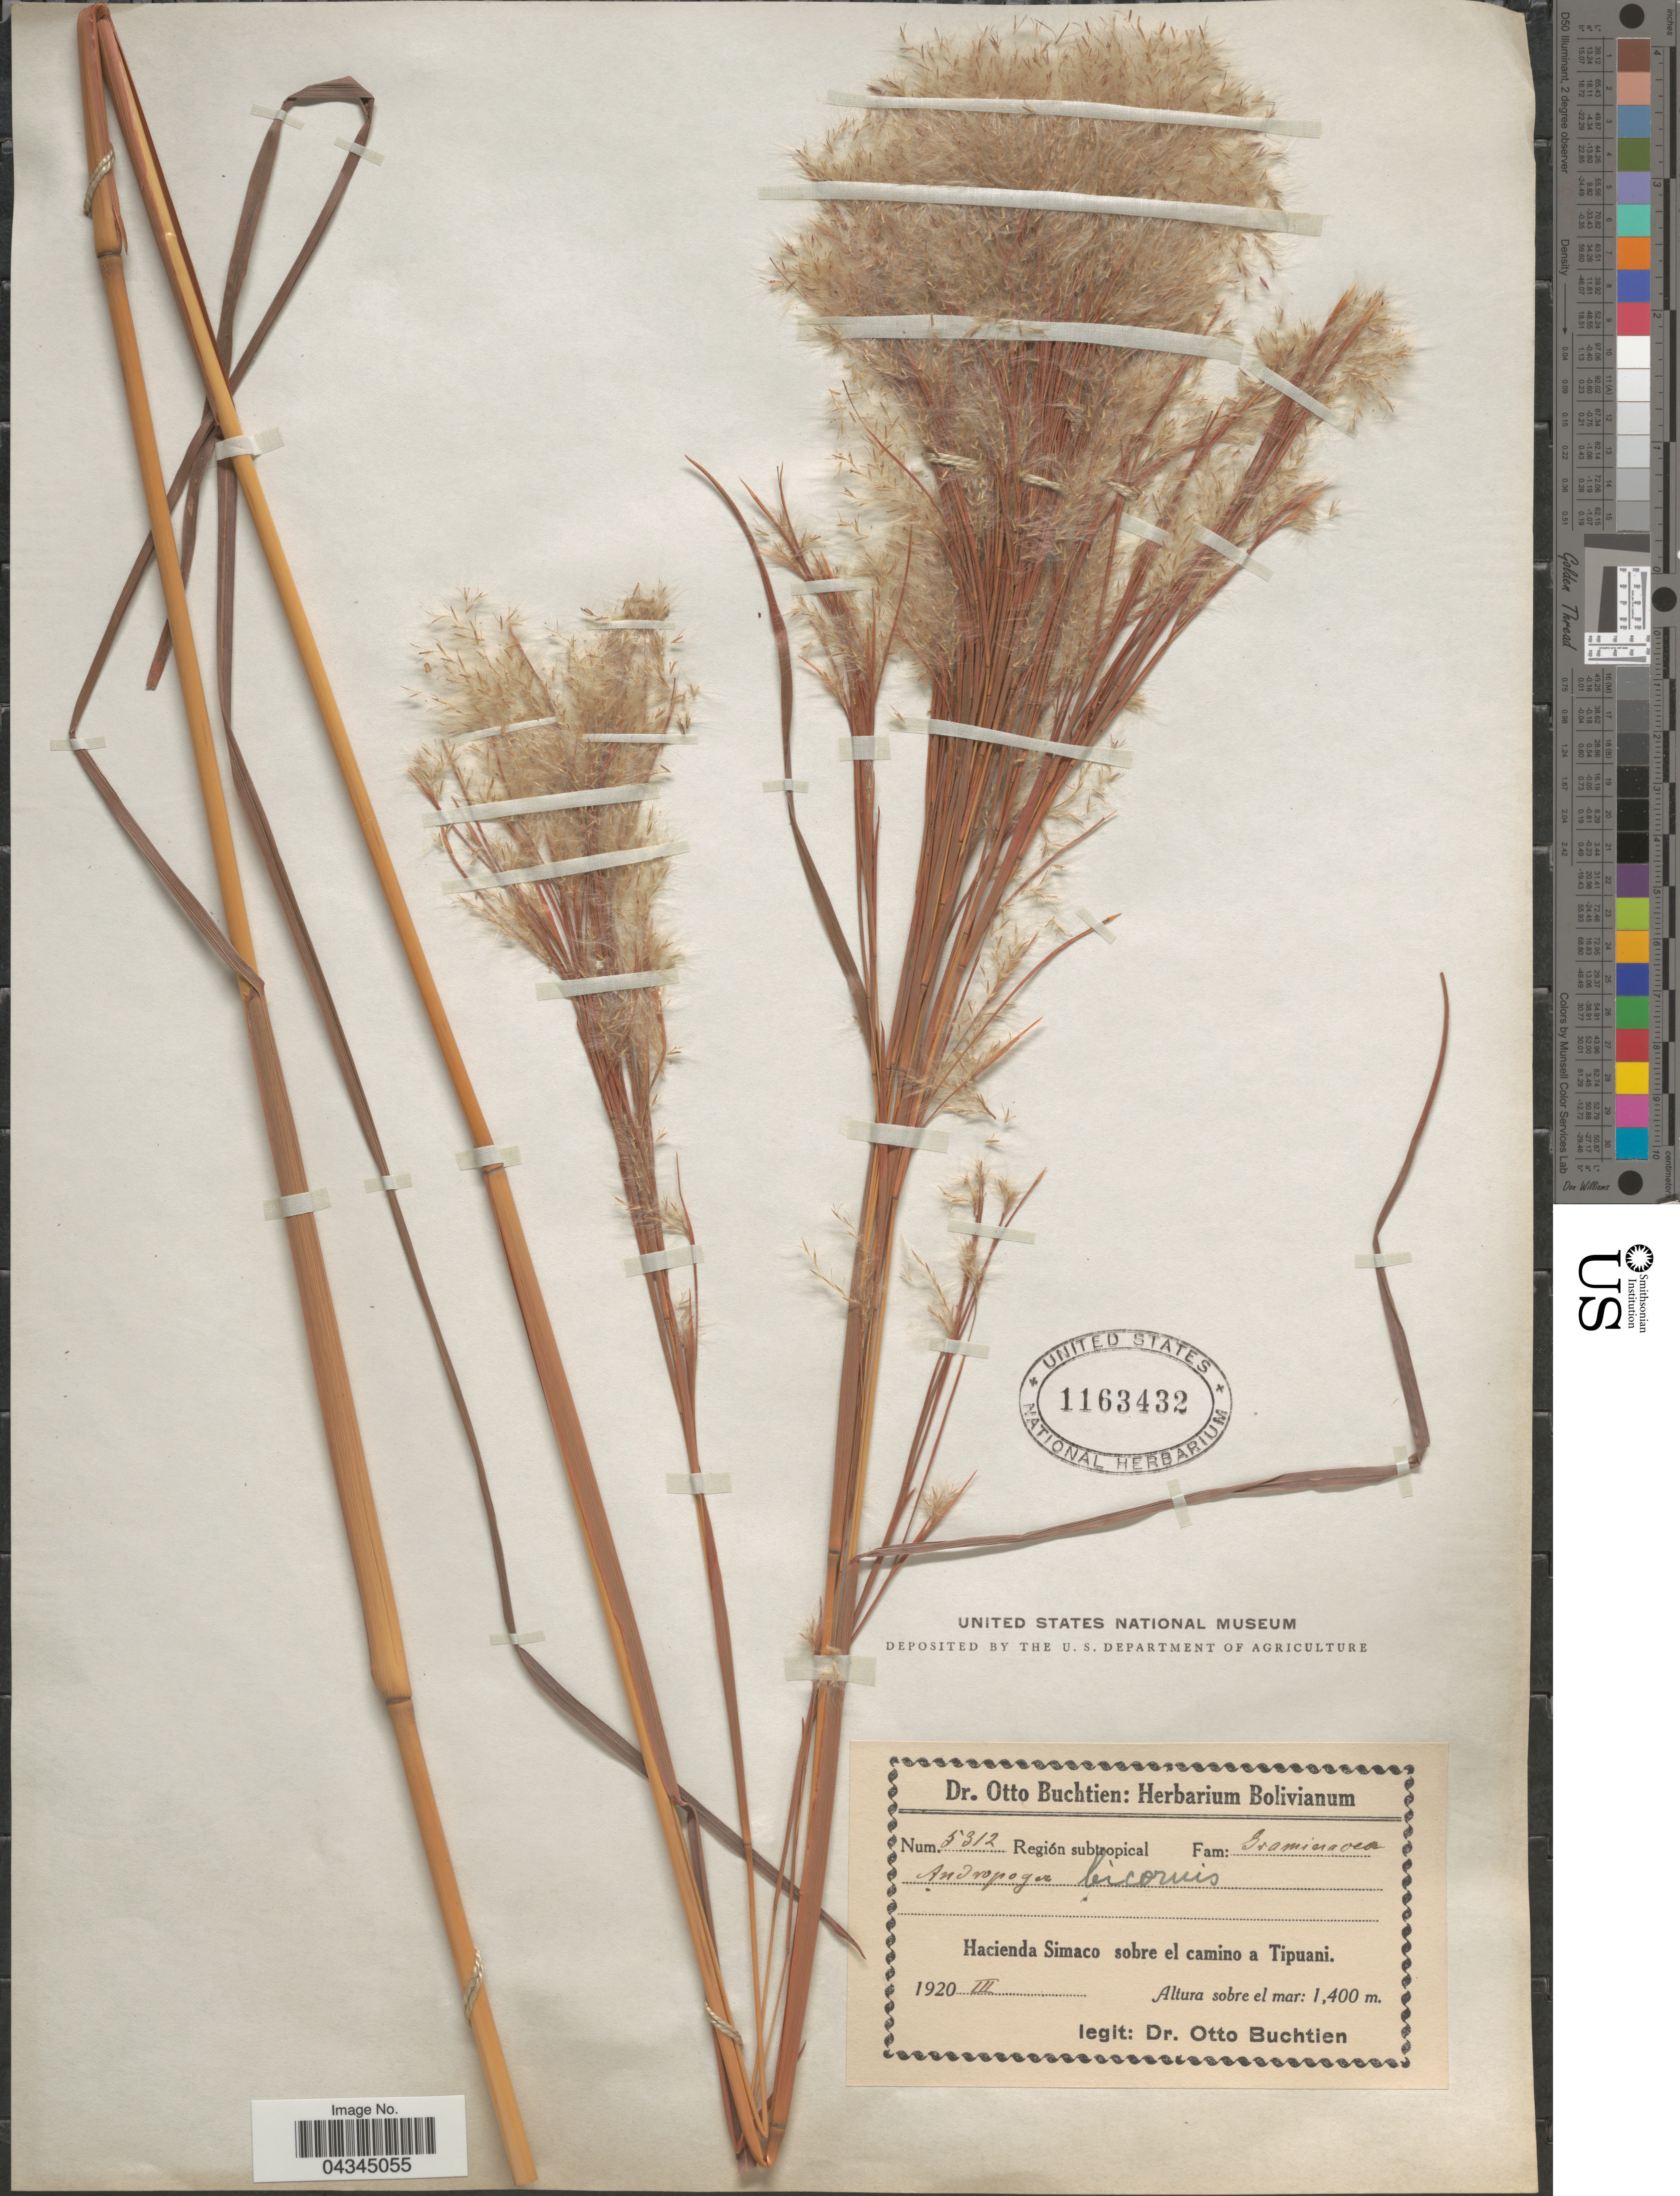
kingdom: Plantae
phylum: Tracheophyta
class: Liliopsida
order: Poales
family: Poaceae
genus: Andropogon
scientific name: Andropogon bicornis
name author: L.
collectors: O. Buchtien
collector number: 5312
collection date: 1920-03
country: Bolivia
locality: Región subtropical. Hacienda Simaco sobre el camino a Tipuani.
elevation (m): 1400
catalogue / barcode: US 1163432